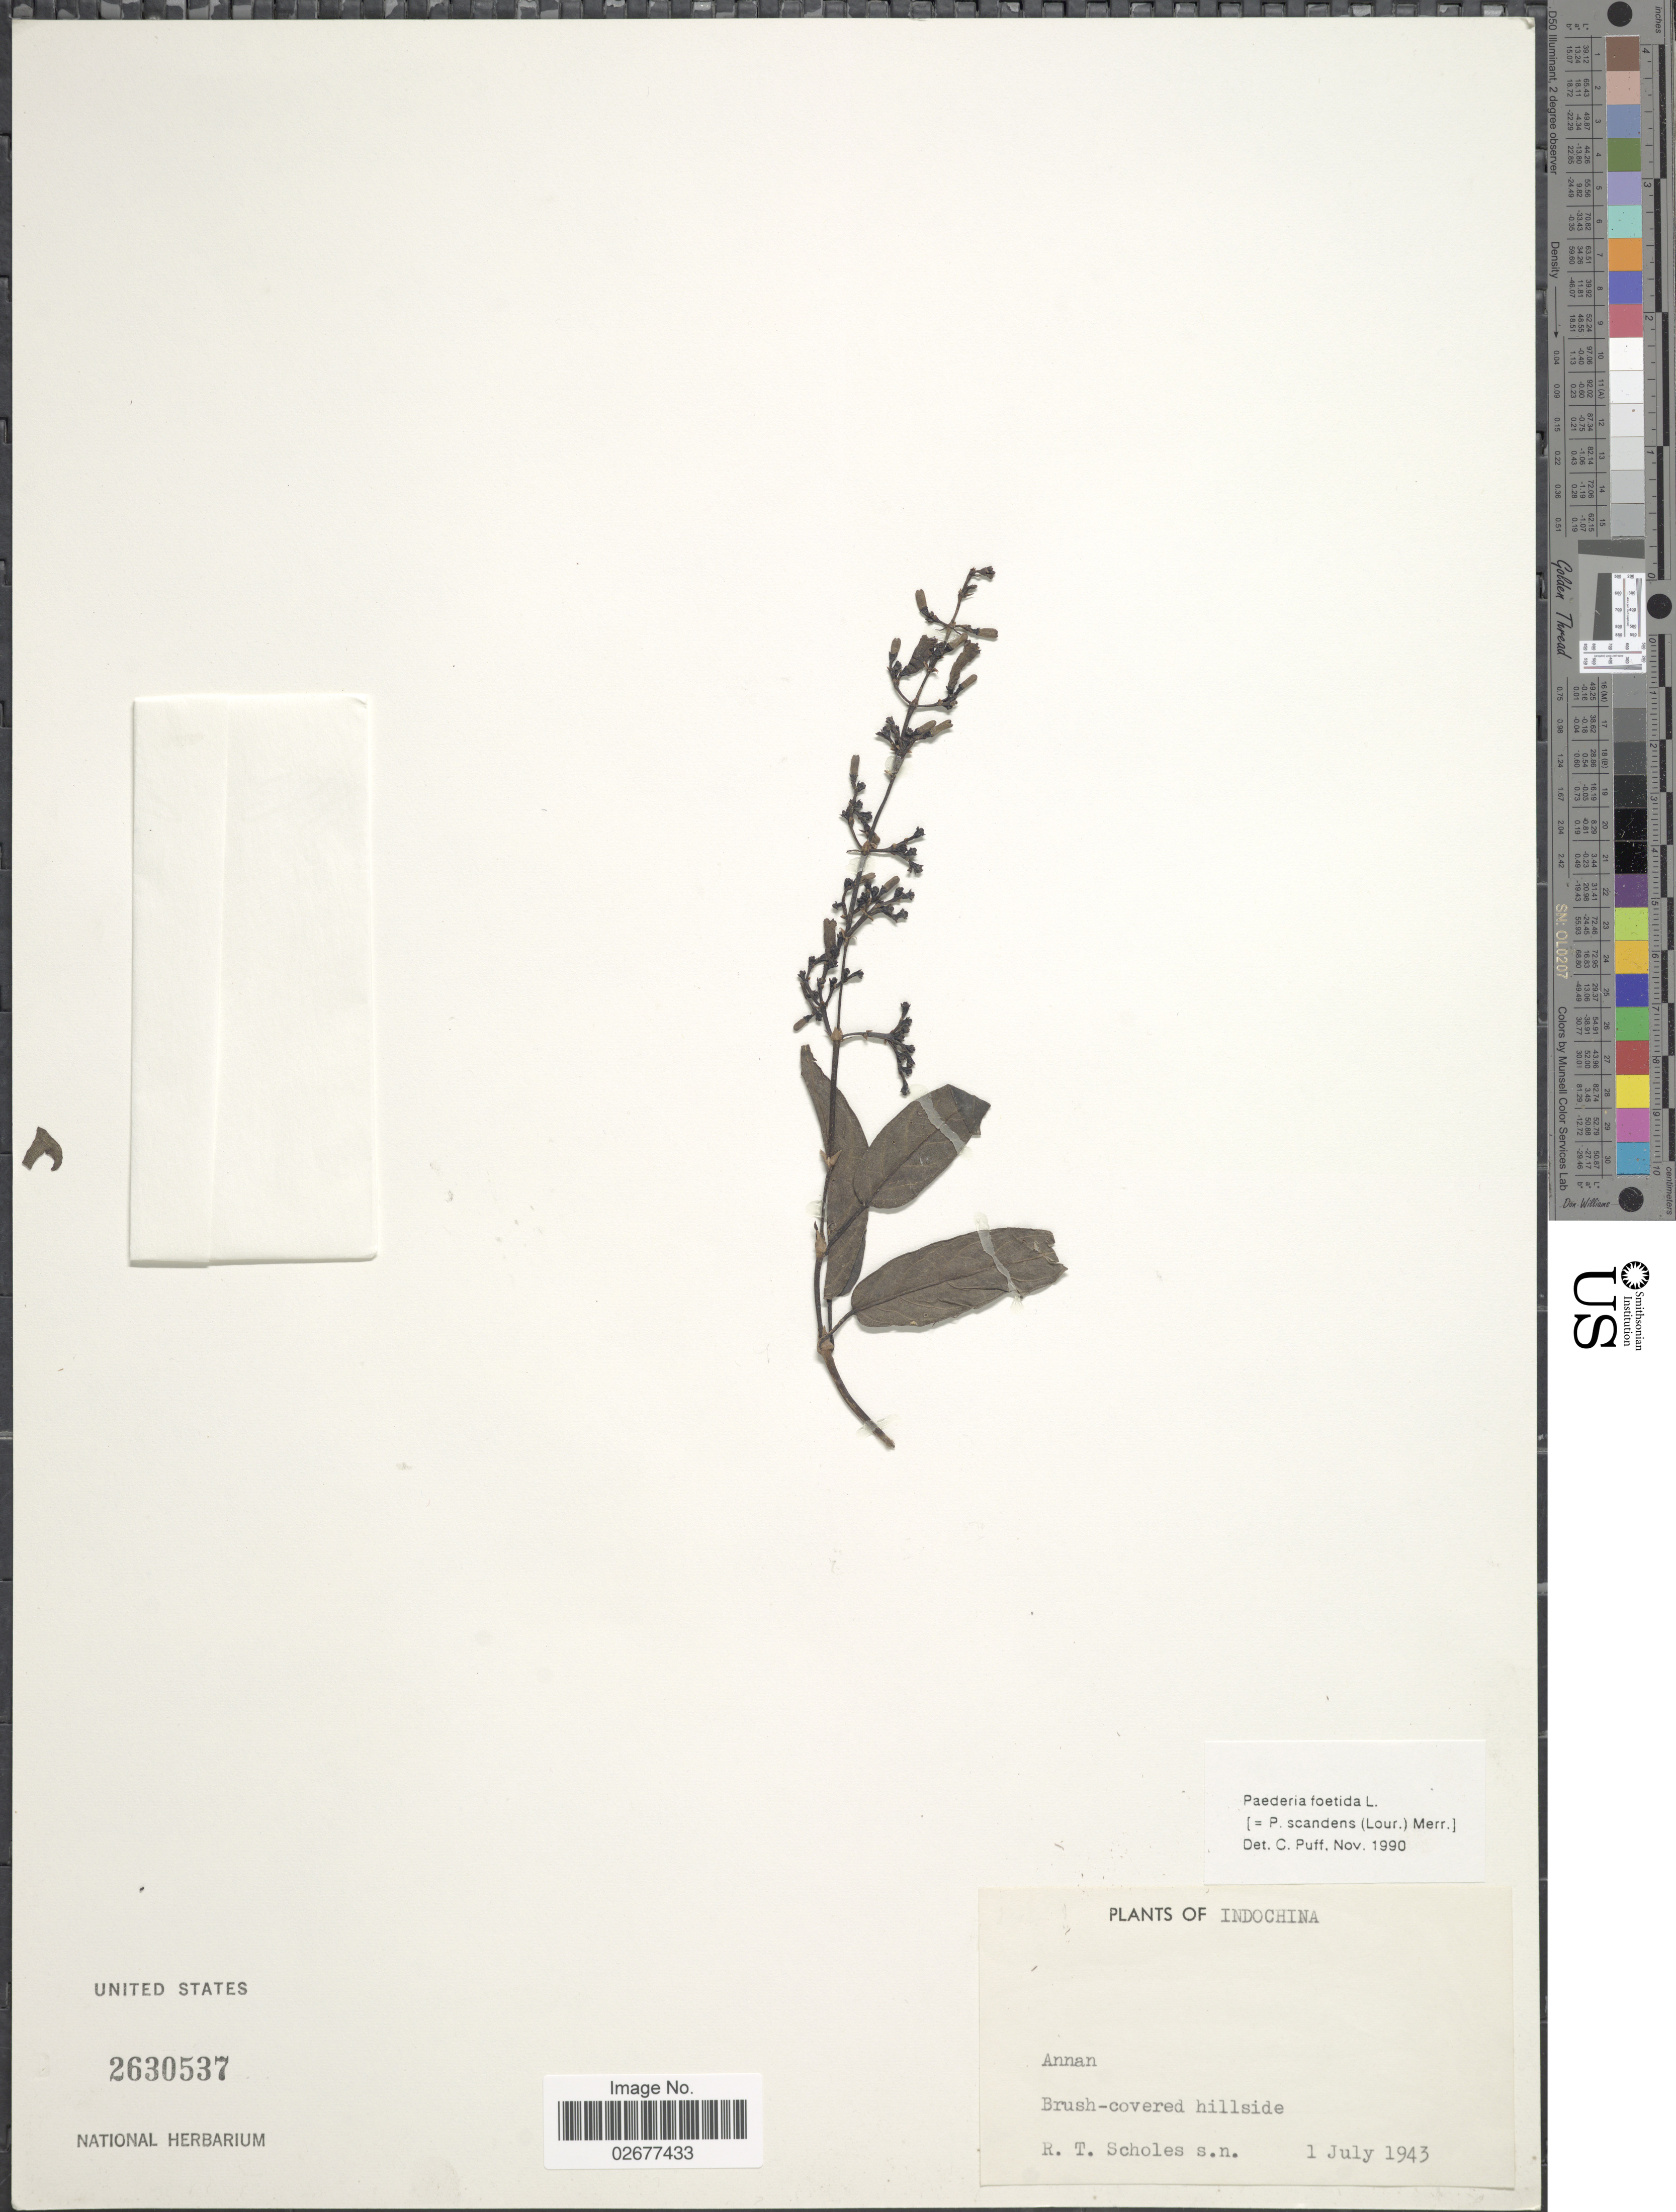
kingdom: Plantae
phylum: Tracheophyta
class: Magnoliopsida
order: Gentianales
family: Rubiaceae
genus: Paederia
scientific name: Paederia foetida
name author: L.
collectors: R. Scholes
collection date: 1943-07-01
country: China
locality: Indochina. Annan.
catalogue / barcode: US 2630537